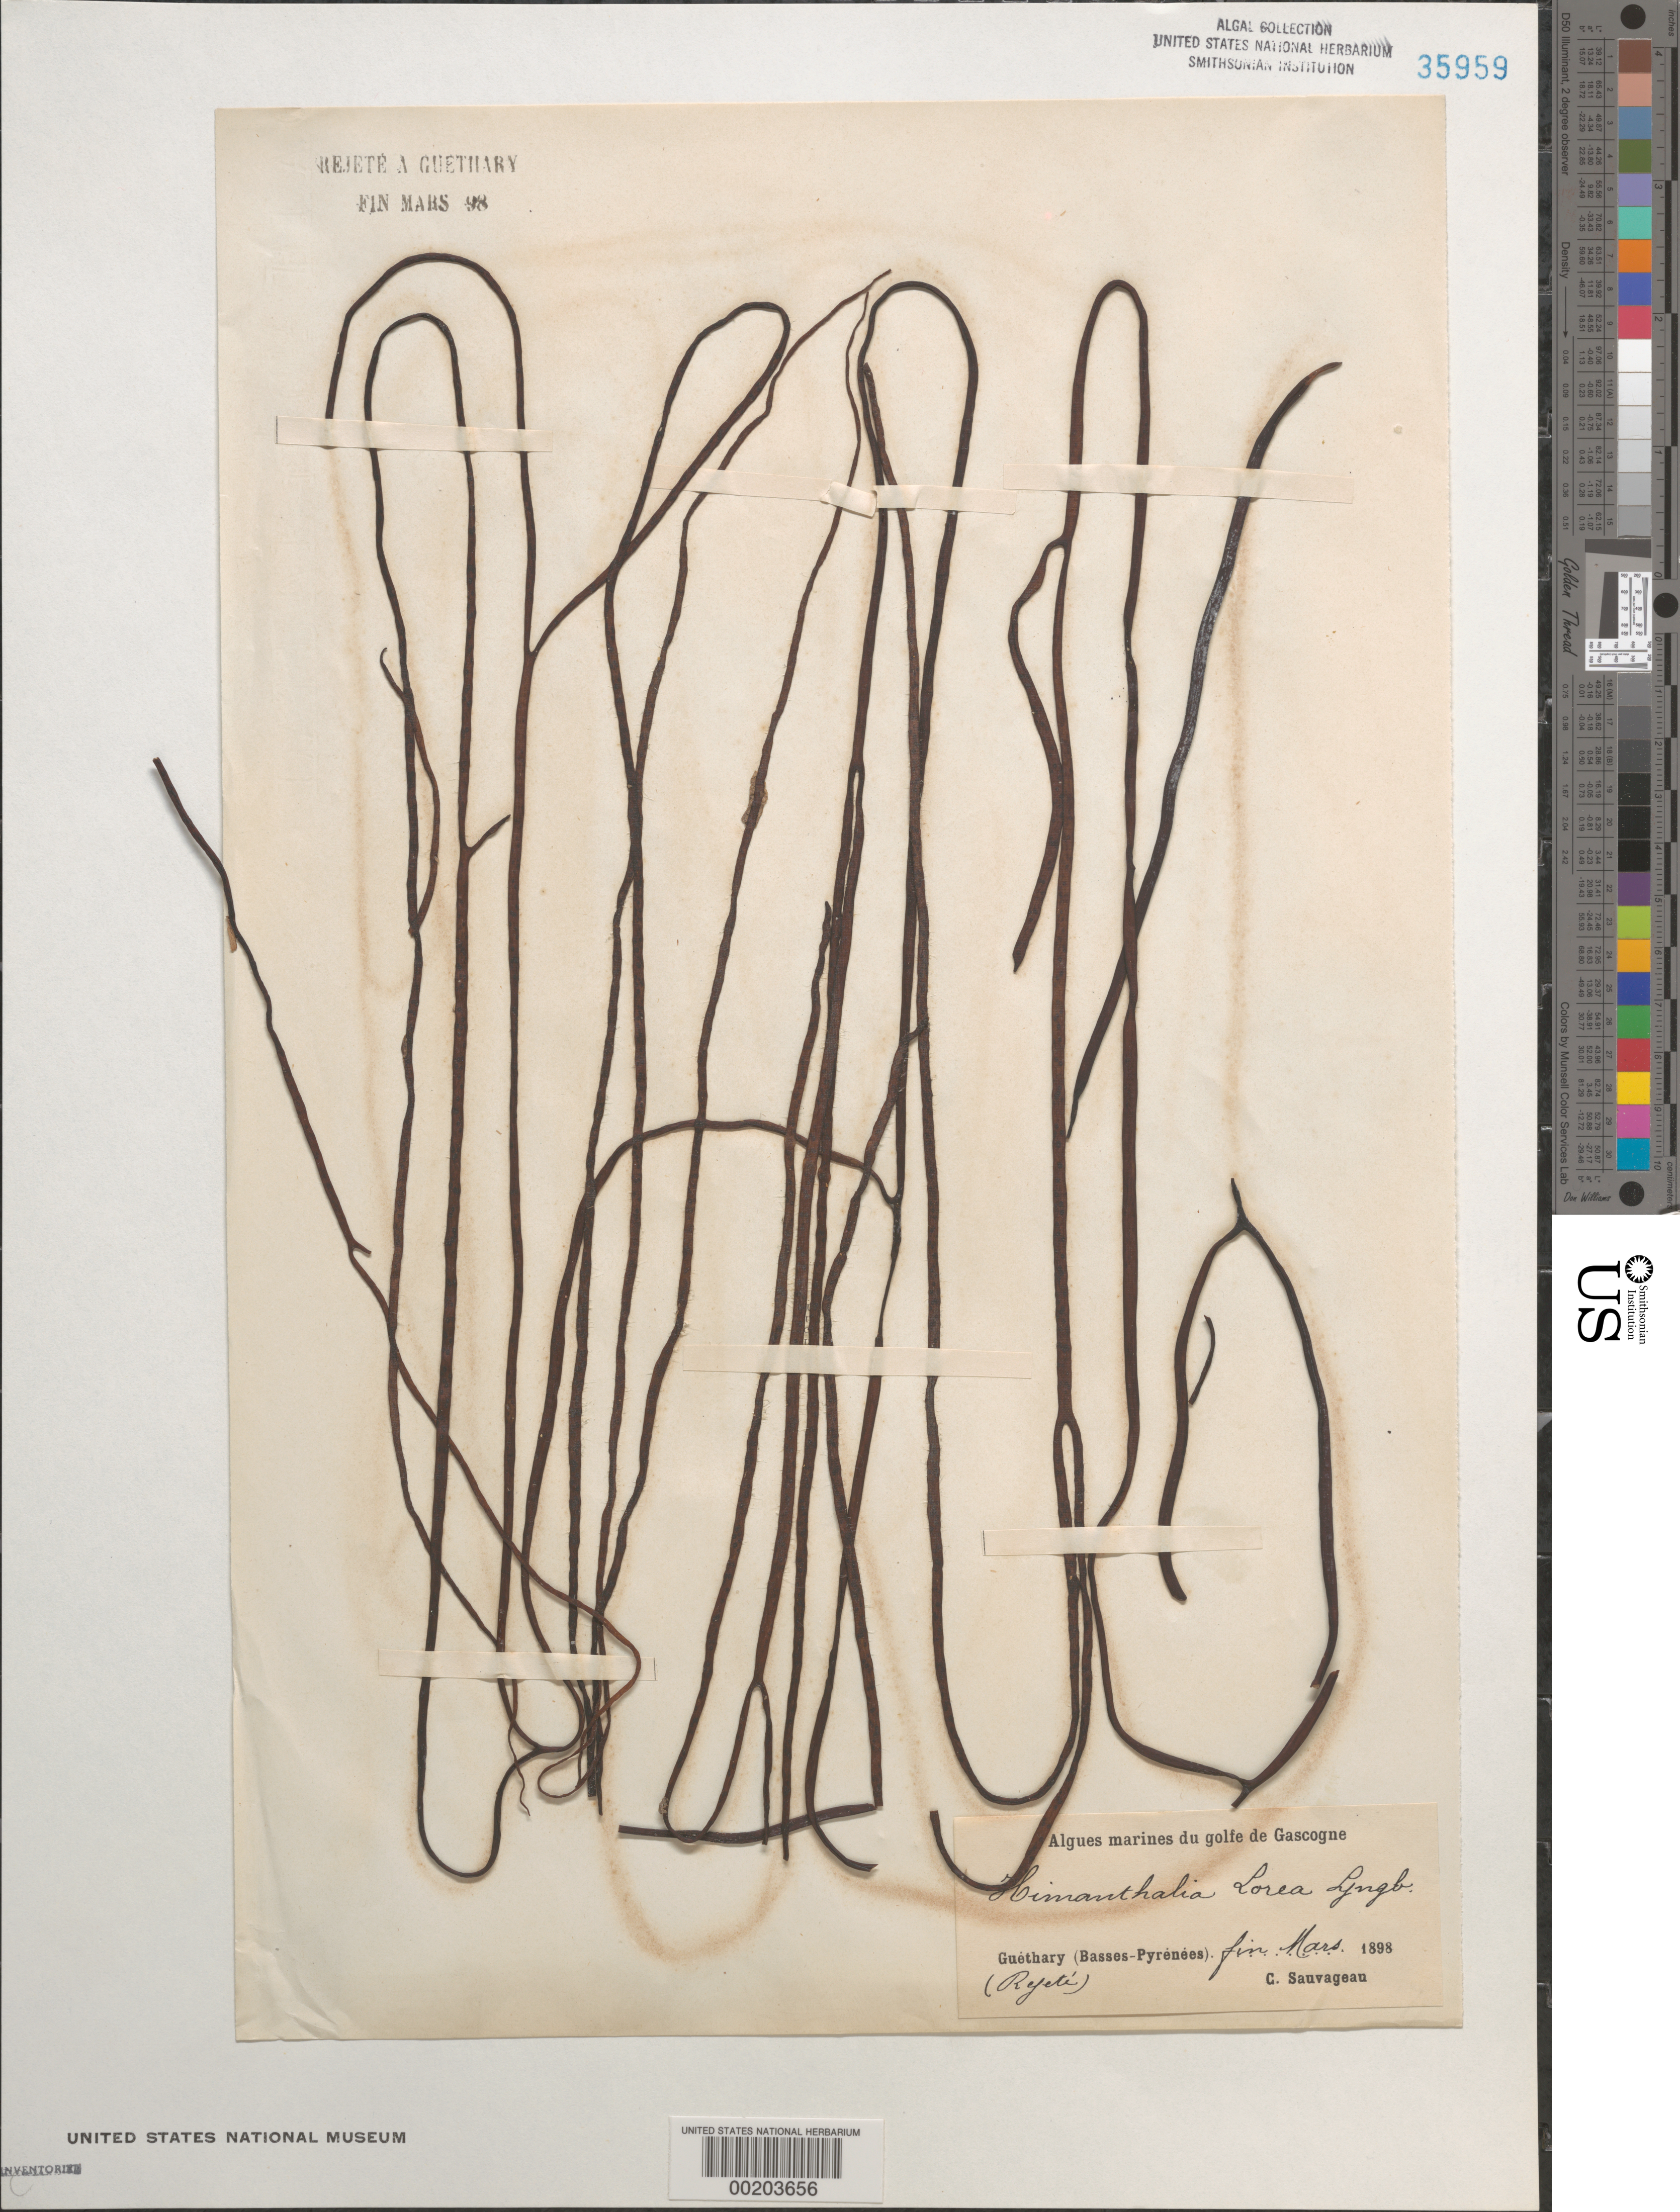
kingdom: Chromista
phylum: Ochrophyta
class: Phaeophyceae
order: Fucales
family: Himanthaliaceae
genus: Himanthalia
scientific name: Himanthalia elongata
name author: (L.) S.F. Gray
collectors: C. F. Sauvageau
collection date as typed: Mar 1898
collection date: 1898-03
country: France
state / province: Nouvelle-Aquitaine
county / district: Pyrénées-Atlantiques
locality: Guethary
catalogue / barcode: US 35959